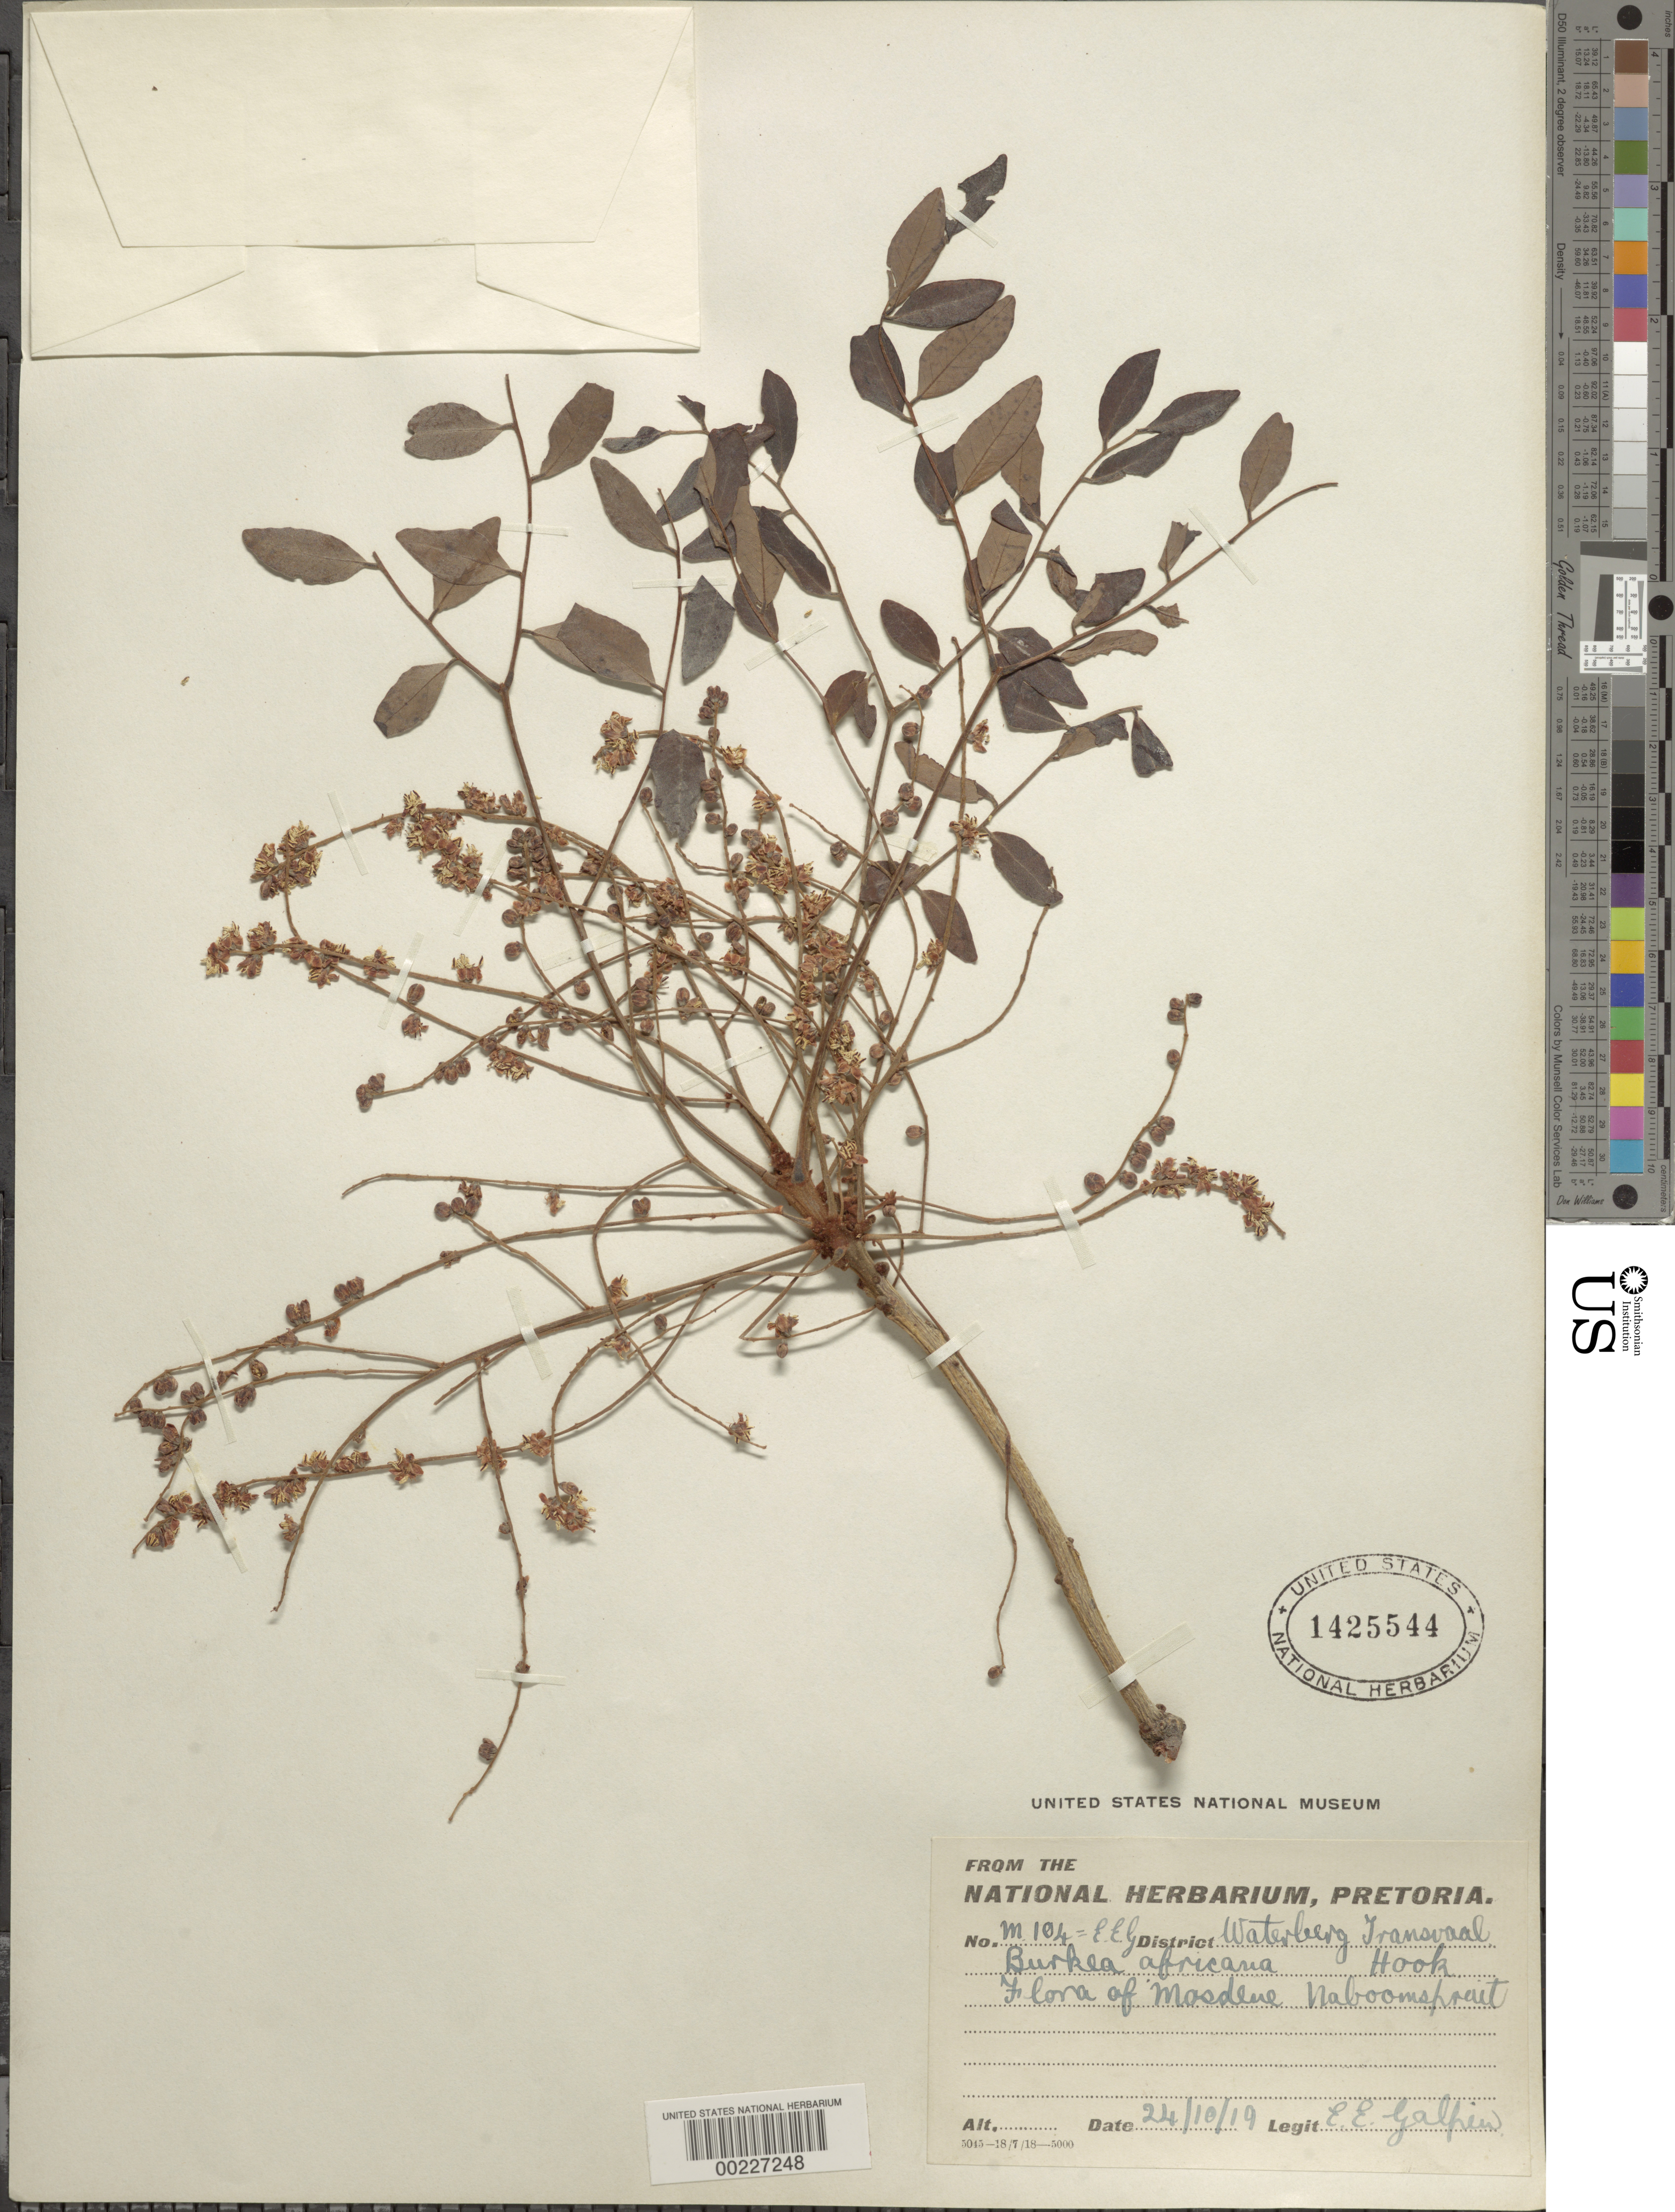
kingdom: Plantae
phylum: Tracheophyta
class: Magnoliopsida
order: Fabales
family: Fabaceae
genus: Burkea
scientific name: Burkea africana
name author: Hook.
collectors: E. Galpin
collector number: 104m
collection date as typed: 24 Oct 1919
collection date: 1919-10-24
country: South Africa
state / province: Limpopo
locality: Mosdene. Transvaal. Waterberg Dist.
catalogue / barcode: US 1425544